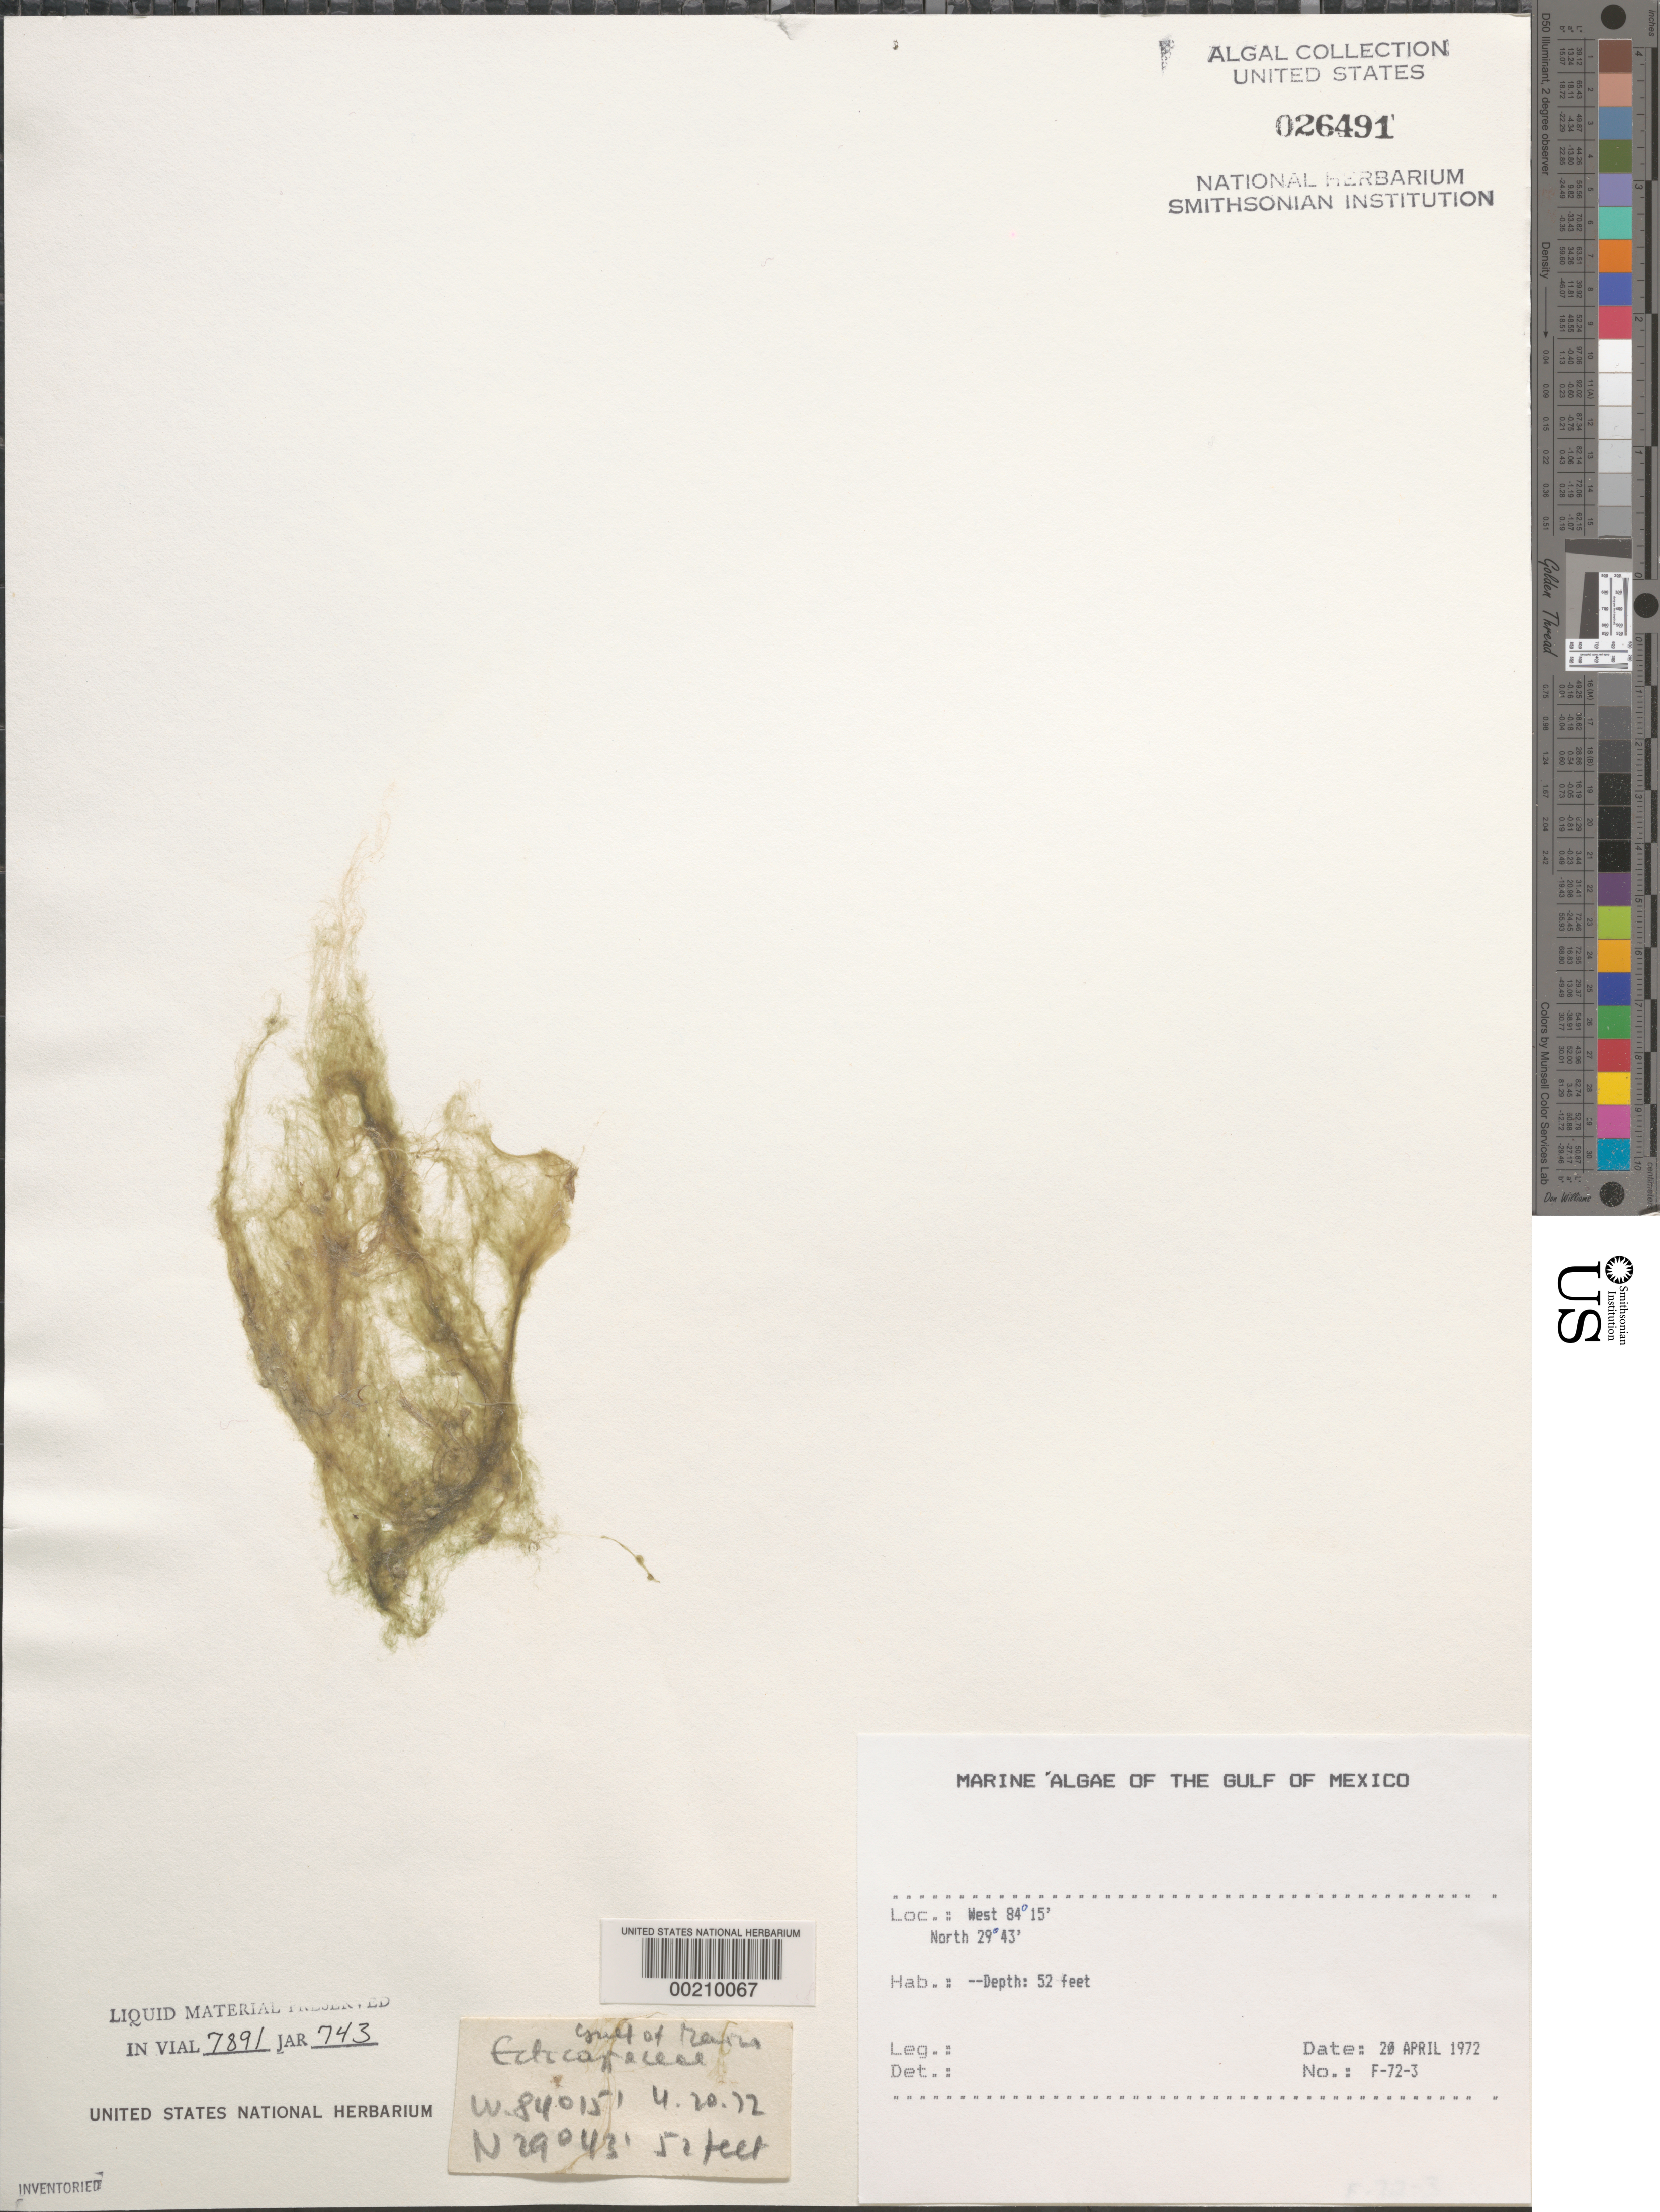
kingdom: Chromista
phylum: Ochrophyta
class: Phaeophyceae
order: Dictyotales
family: Dictyotaceae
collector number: F-72-3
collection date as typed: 20 Apr 1972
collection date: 1972-04-20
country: United States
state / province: Florida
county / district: Wakulla County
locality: Apalachee Bay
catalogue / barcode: US 26491